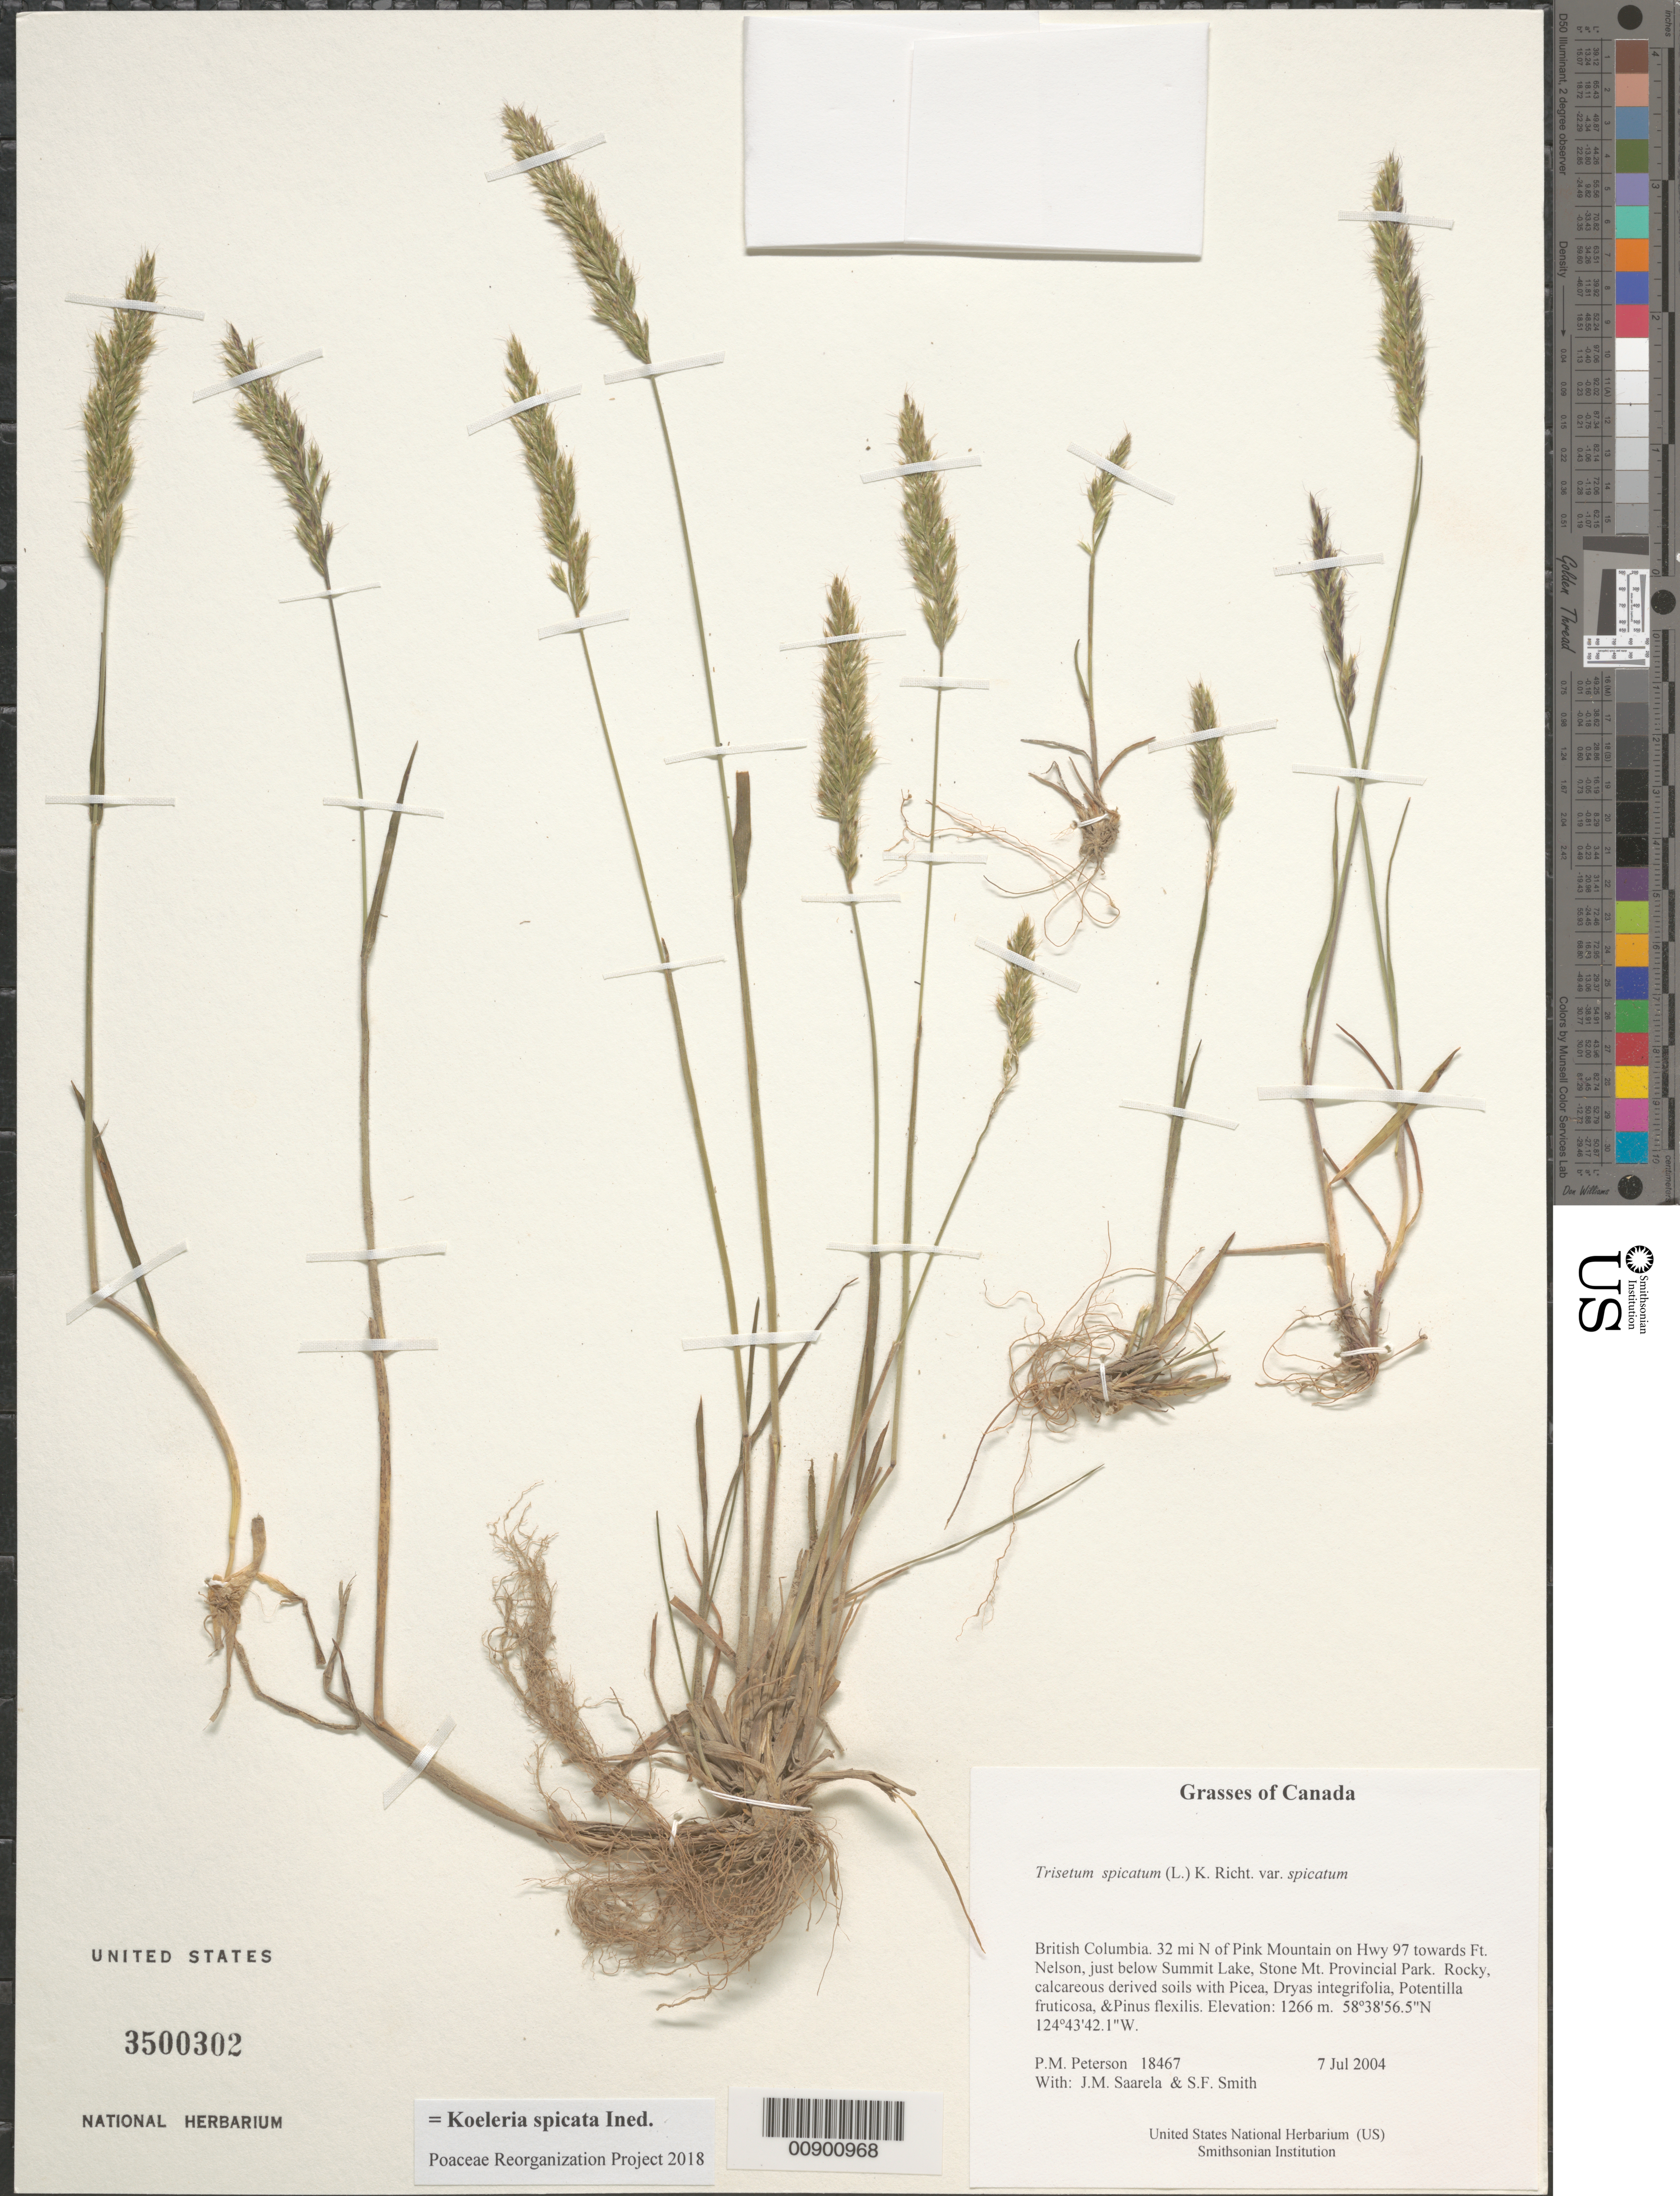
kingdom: Plantae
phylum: Tracheophyta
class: Liliopsida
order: Poales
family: Poaceae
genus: Koeleria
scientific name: Koeleria spicata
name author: (L.) Barberá et al.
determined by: Poaceae Reorganization Project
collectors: P. M. Peterson, J. Saarela & S.F. Smith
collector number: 18467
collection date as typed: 07 Jul 2004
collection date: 2004-07-07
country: Canada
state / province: British Columbia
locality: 32 mi N of Pink Mountain on Hwy 97 towards Ft. Nelson, just below Summit Lake, Stone Mt. Provincial Park. Rocky, calcareous derived soils with Picea, Dryas integrifolia, Potentilla fruticosa, &Pinus flexilis.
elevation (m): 1266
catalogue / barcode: US 3500302